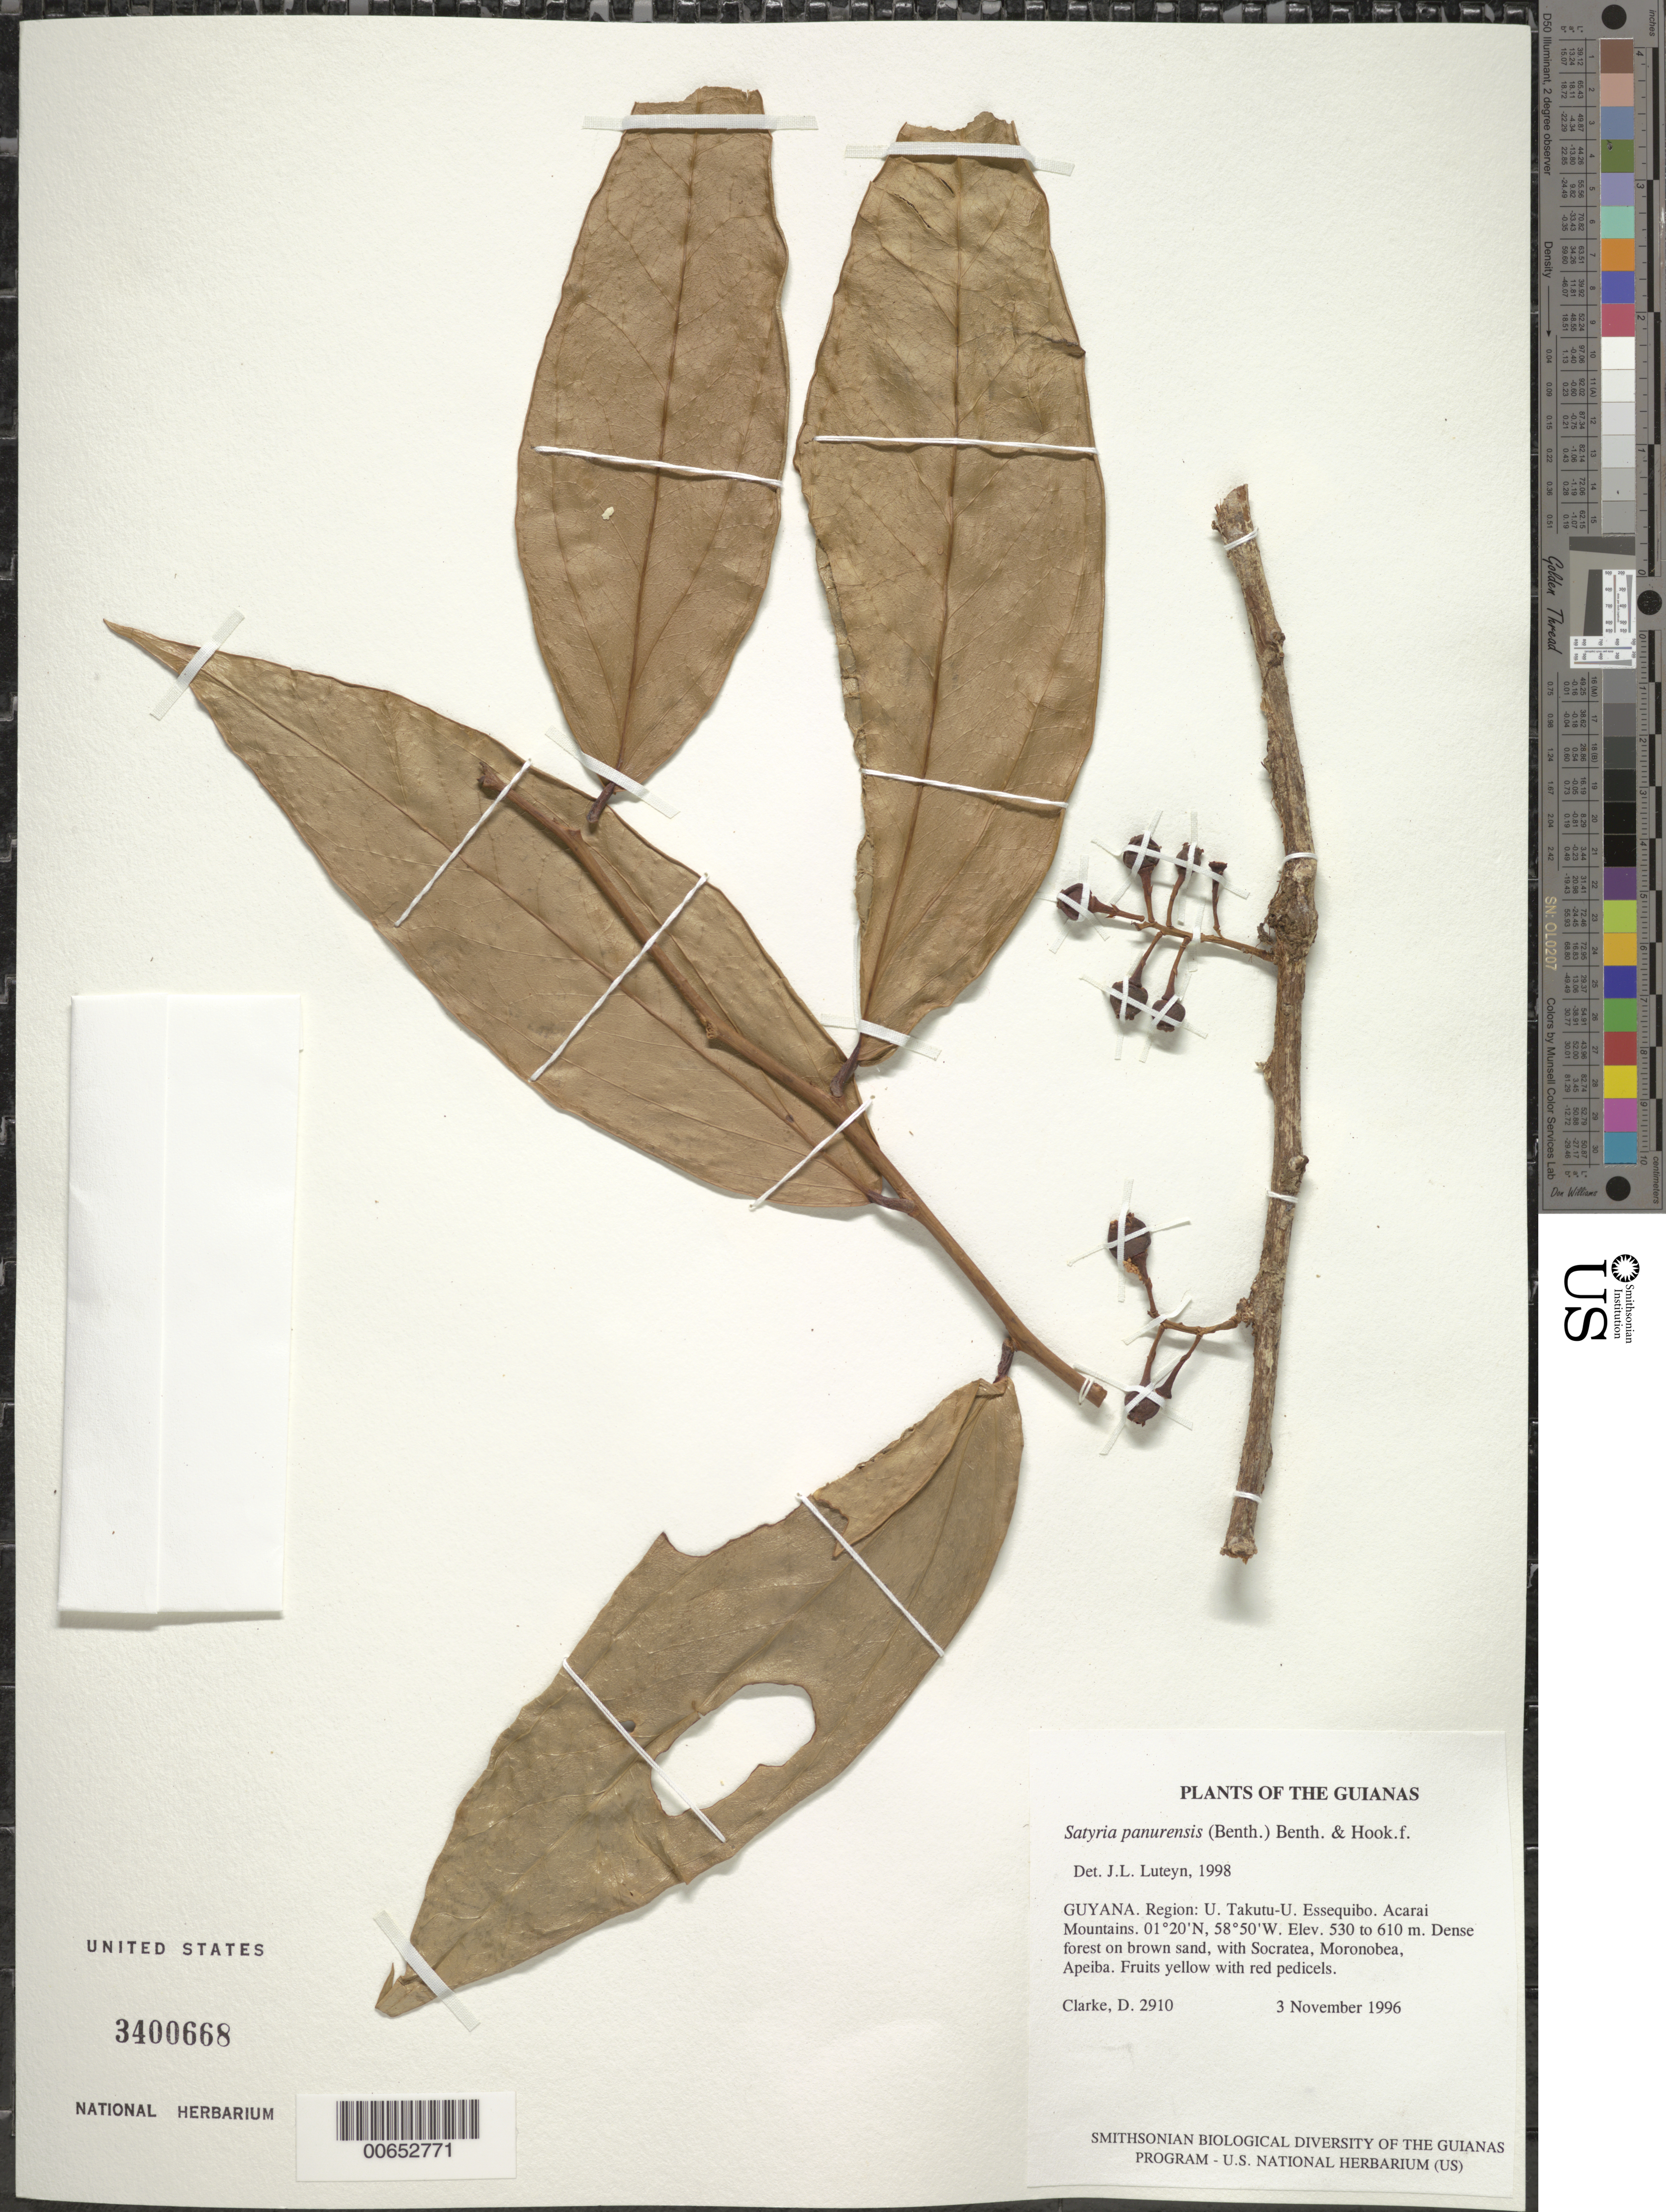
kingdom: Plantae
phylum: Tracheophyta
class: Magnoliopsida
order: Ericales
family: Ericaceae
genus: Satyria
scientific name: Satyria panurensis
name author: (Benth. ex Meisn.) Benth. & Hook. f. ex Nied.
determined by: Luteyn, J. L.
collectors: H. D. Clarke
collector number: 2910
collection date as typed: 3 November 1996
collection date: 1996-11-03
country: Guyana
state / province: U. Takutu-U. Essequibo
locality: Acarai Mountains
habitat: Dense forest on brown sand, with Socratea, Moronobea, Apeiba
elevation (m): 530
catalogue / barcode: US 3400668